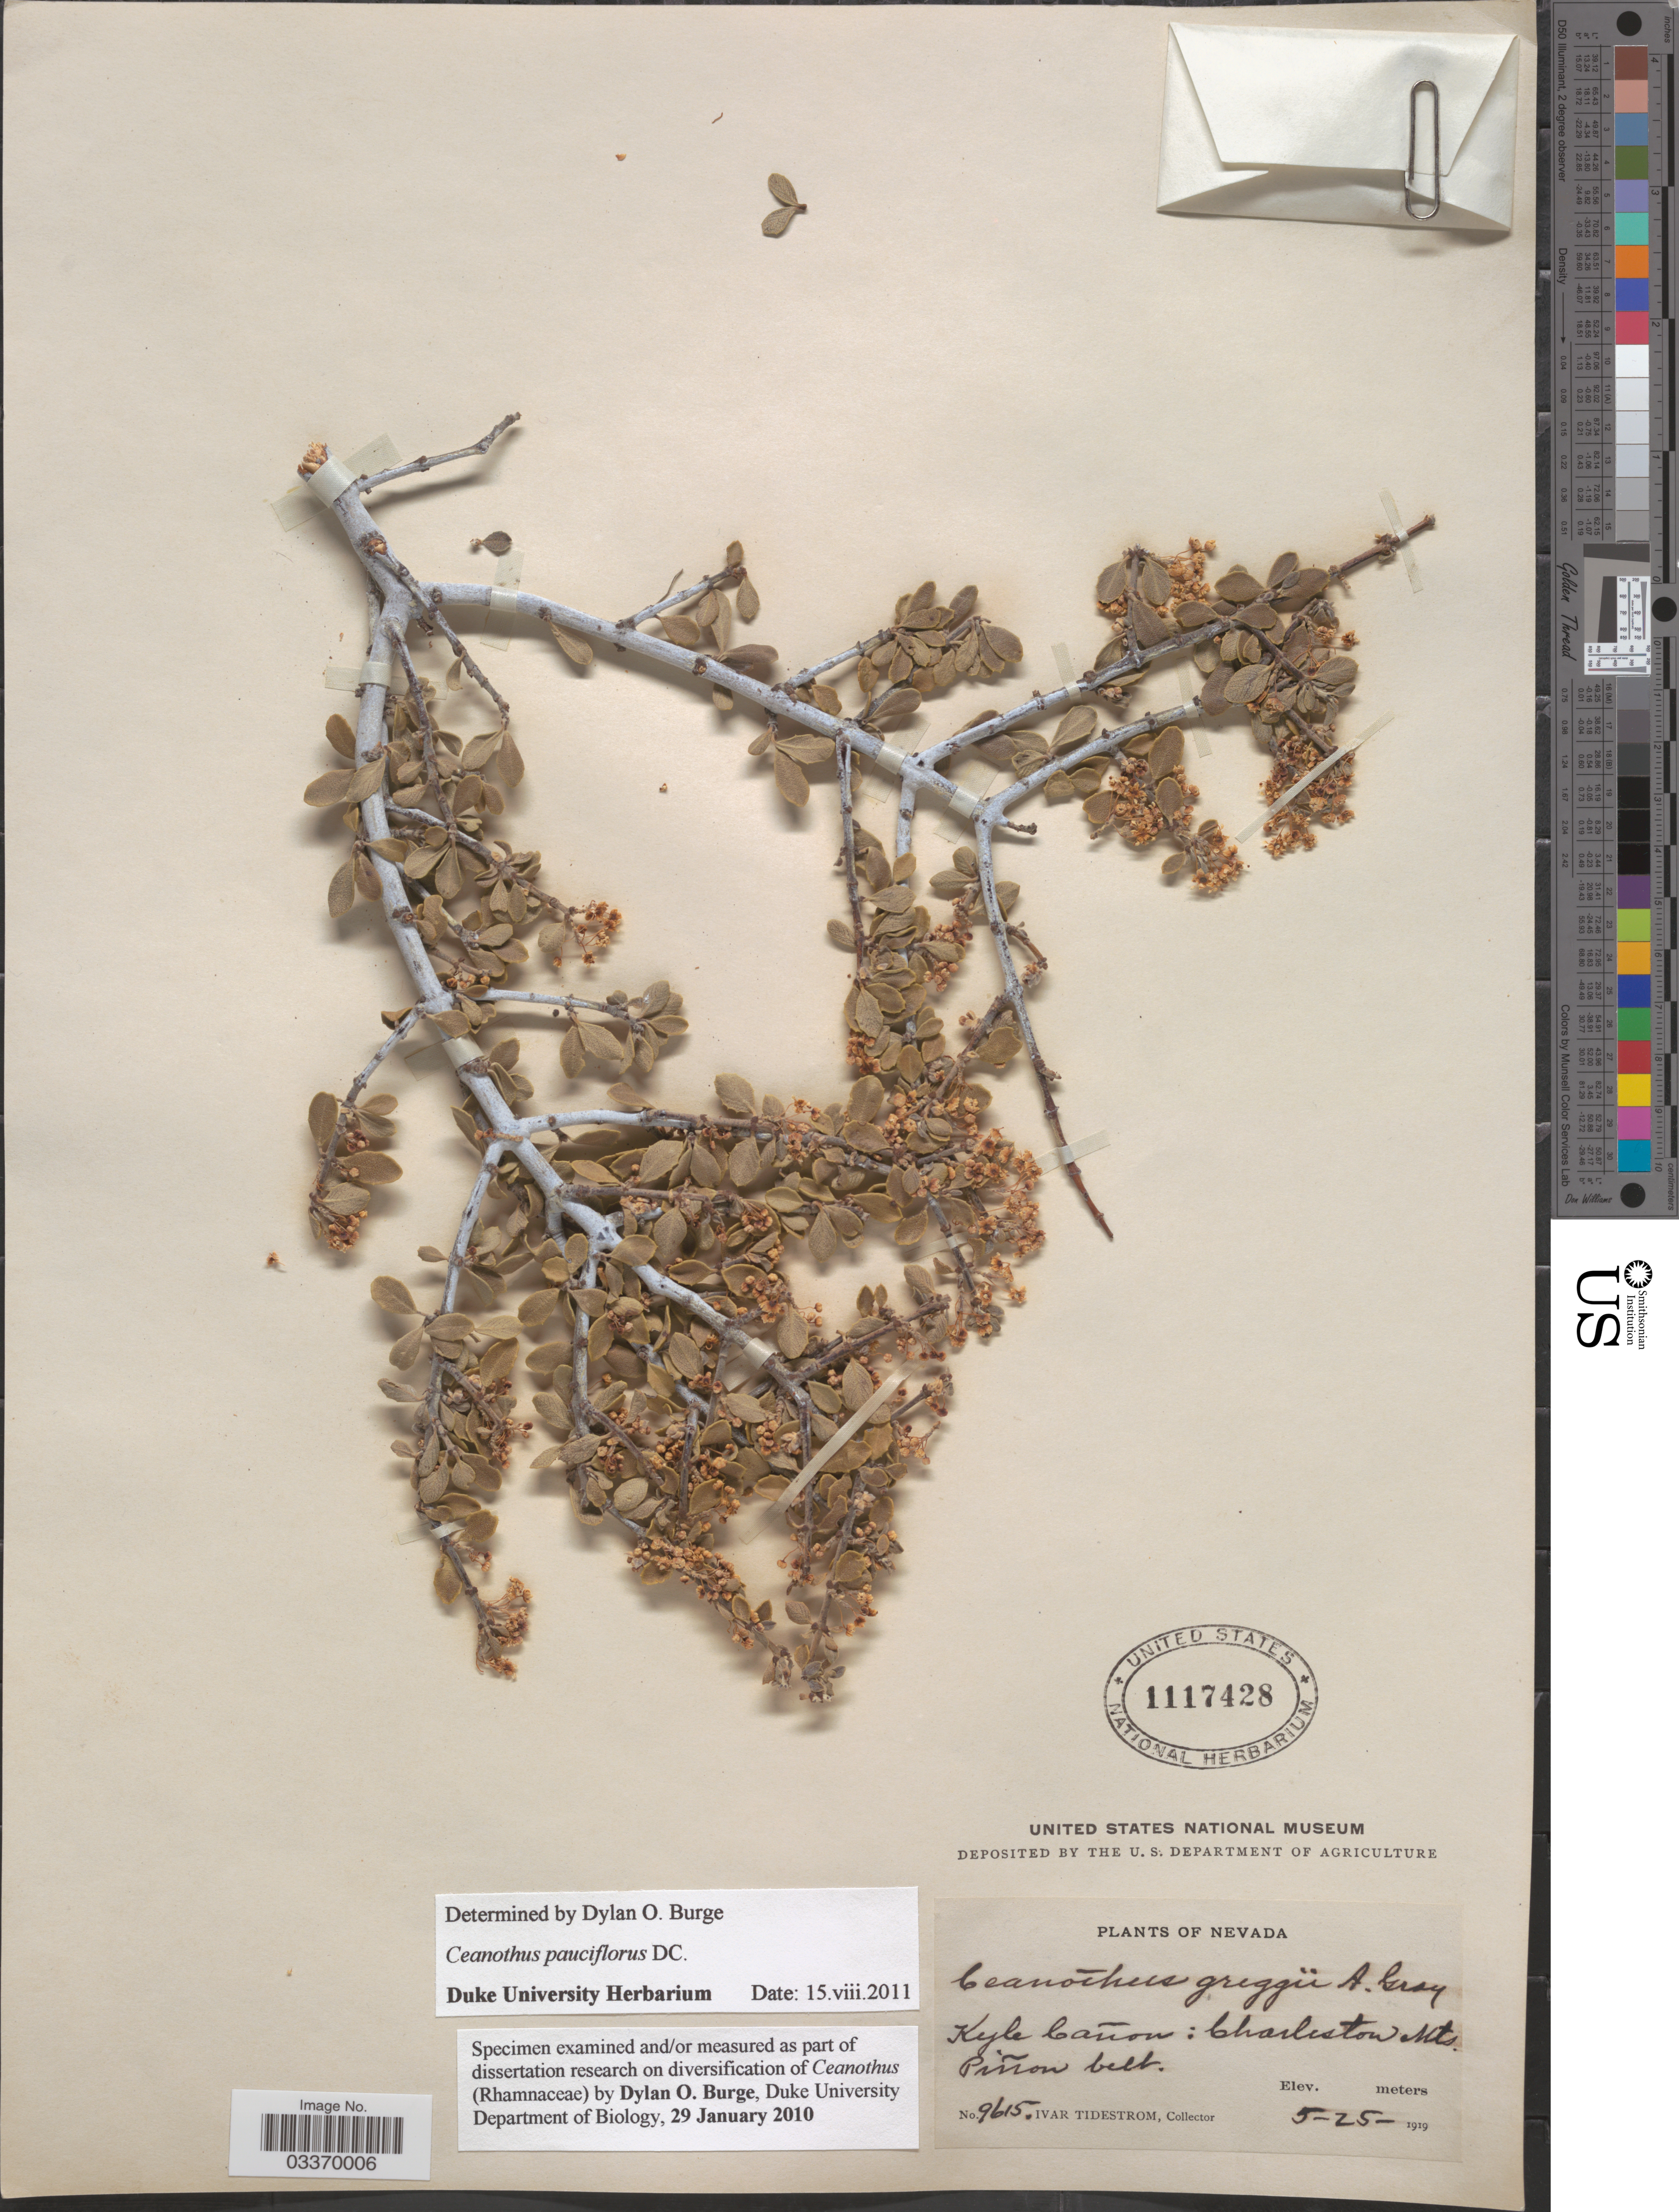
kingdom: Plantae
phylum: Tracheophyta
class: Magnoliopsida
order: Rosales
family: Rhamnaceae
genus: Ceanothus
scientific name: Ceanothus pauciflorus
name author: DC.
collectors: I. F. Tidestrom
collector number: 9615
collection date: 1919-05-25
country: United States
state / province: Nevada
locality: Kyle Cañon: Charleston Mts. Piñon belt.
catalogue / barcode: US 1117428